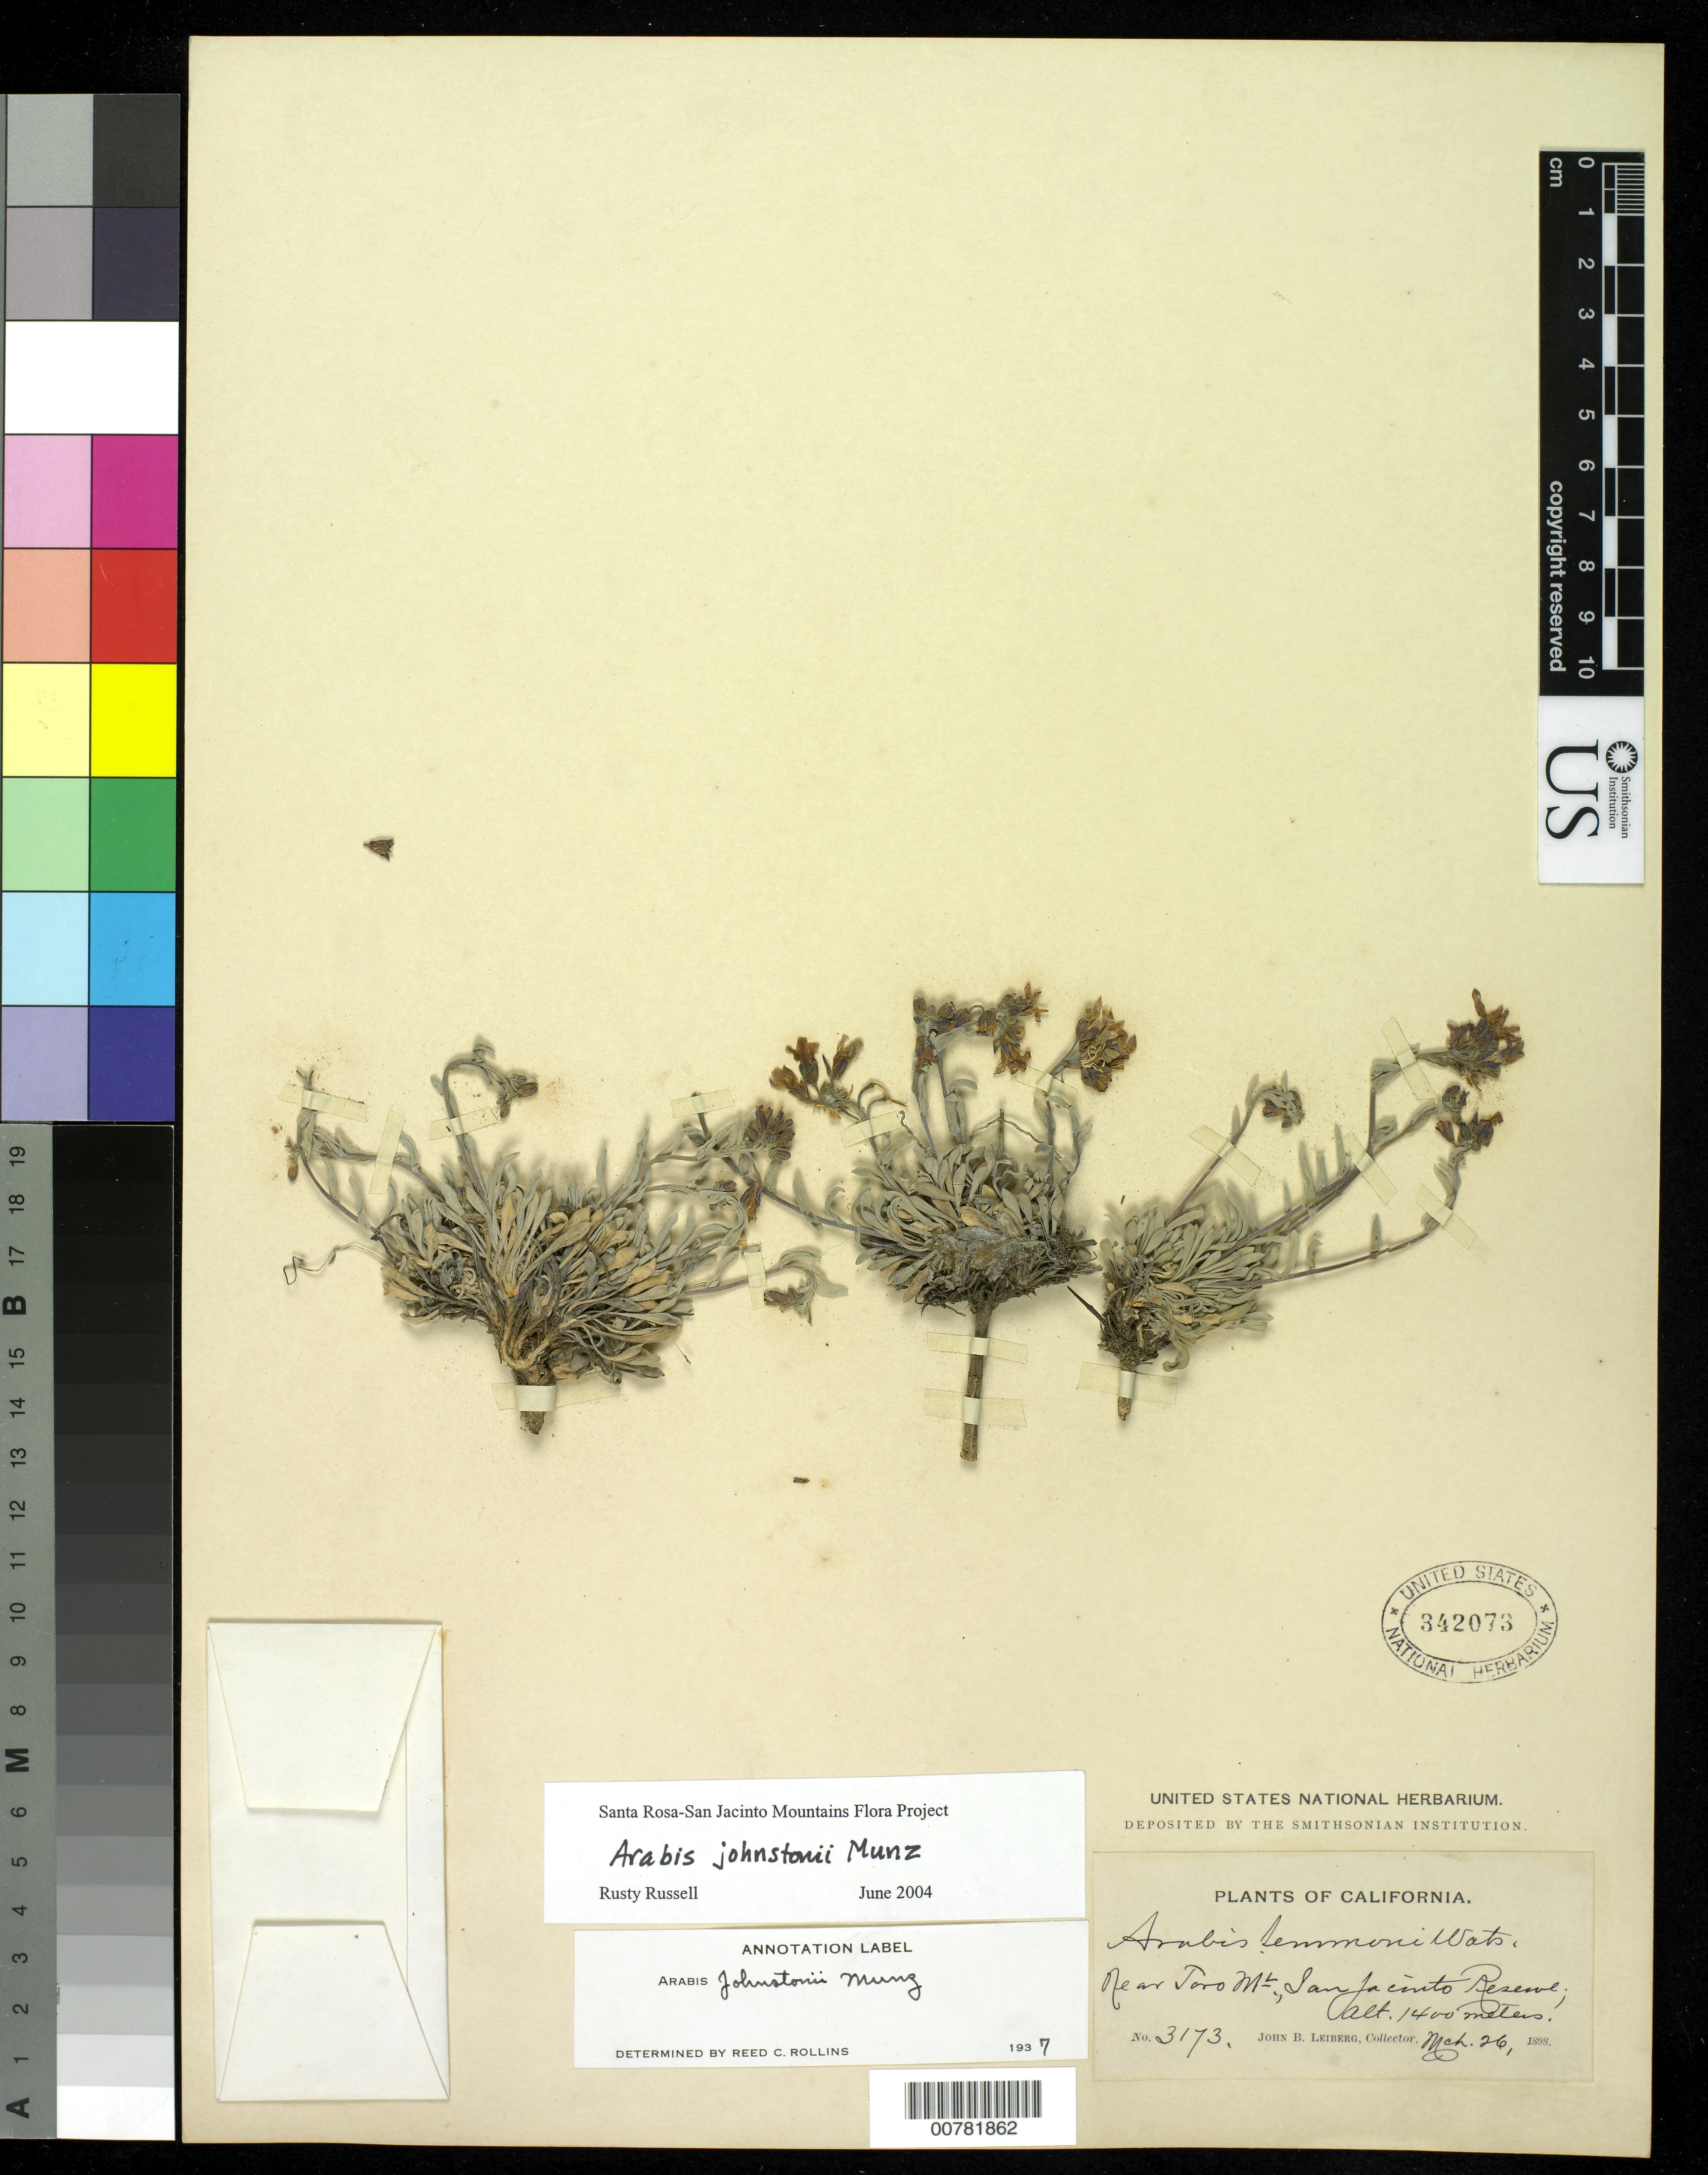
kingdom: Plantae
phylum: Tracheophyta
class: Magnoliopsida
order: Brassicales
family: Brassicaceae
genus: Arabis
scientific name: Arabis johnstonii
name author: Munz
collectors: J. B. Leiberg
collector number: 3173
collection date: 1898-03-26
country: United States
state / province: California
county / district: Riverside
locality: Near Toro Mt., San Jacinto Reserve.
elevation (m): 1400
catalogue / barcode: US 342073